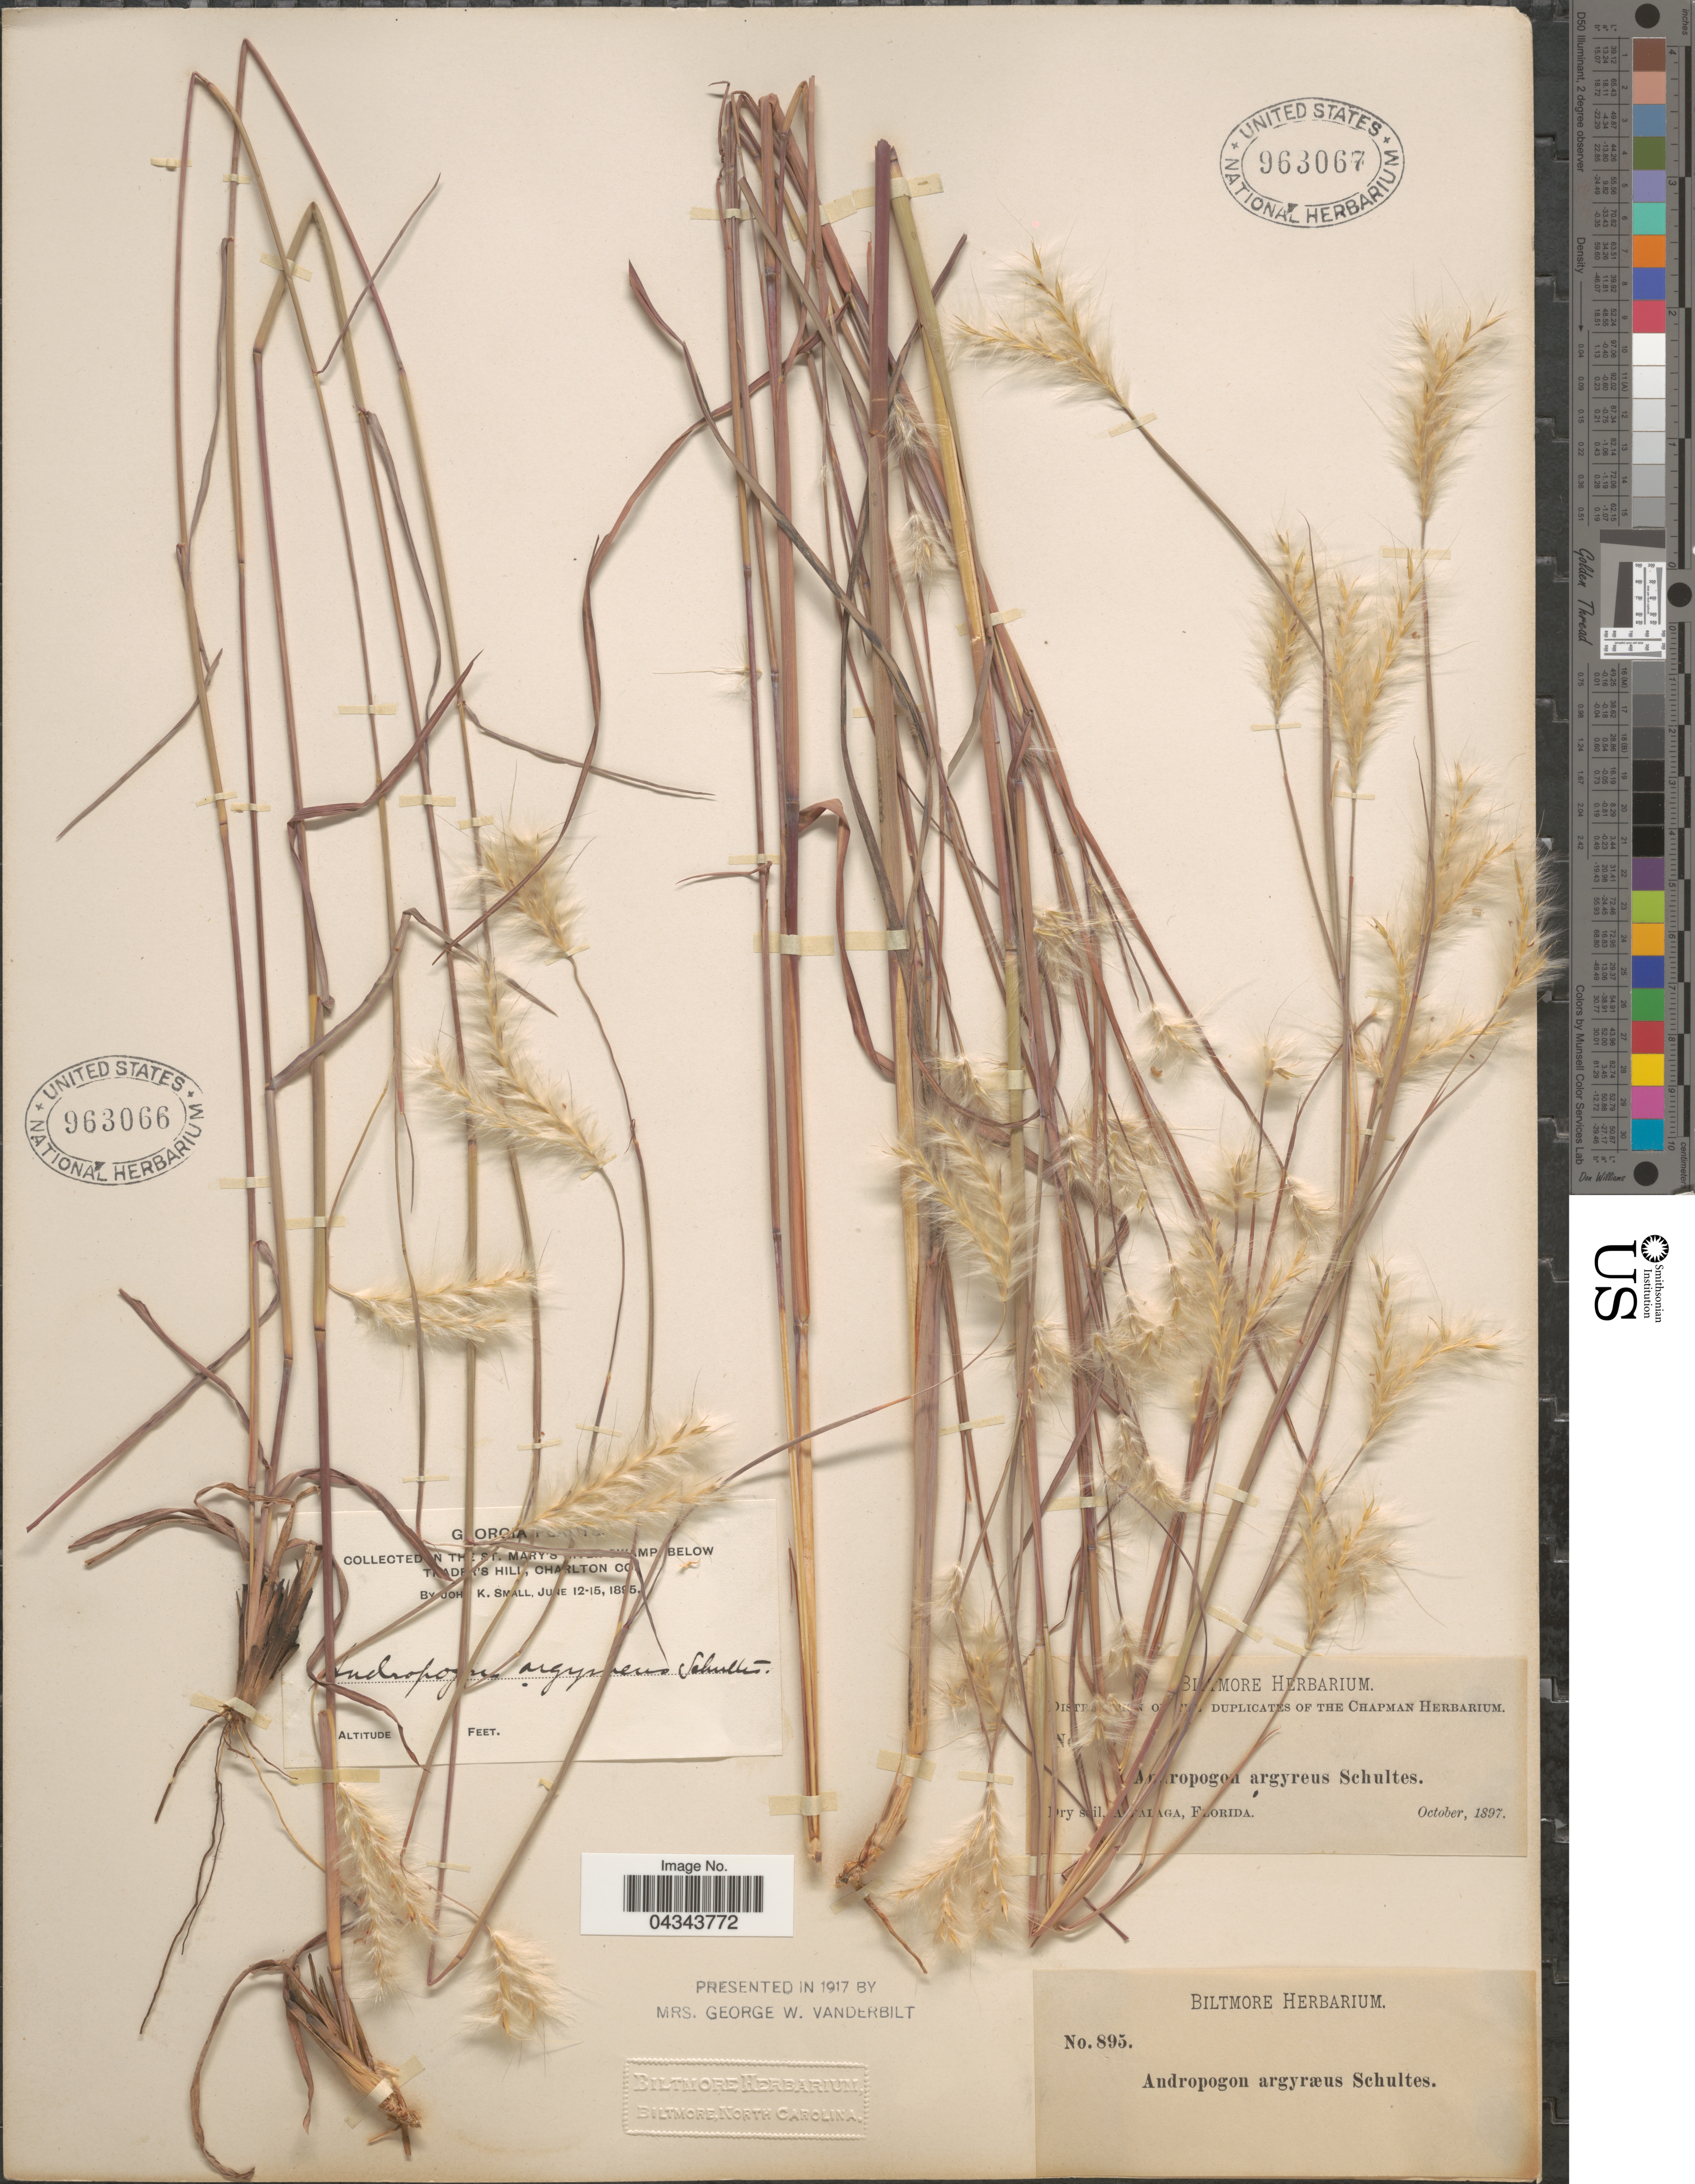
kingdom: Plantae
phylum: Tracheophyta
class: Liliopsida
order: Poales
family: Poaceae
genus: Andropogon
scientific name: Andropogon ternarius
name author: Michx.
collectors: J. K. Small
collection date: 1895-06-12/1895-06-15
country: United States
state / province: Georgia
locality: In the St. Mary's River Swamp, below Trader's Hill, Charlton Co.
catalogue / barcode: US 963066